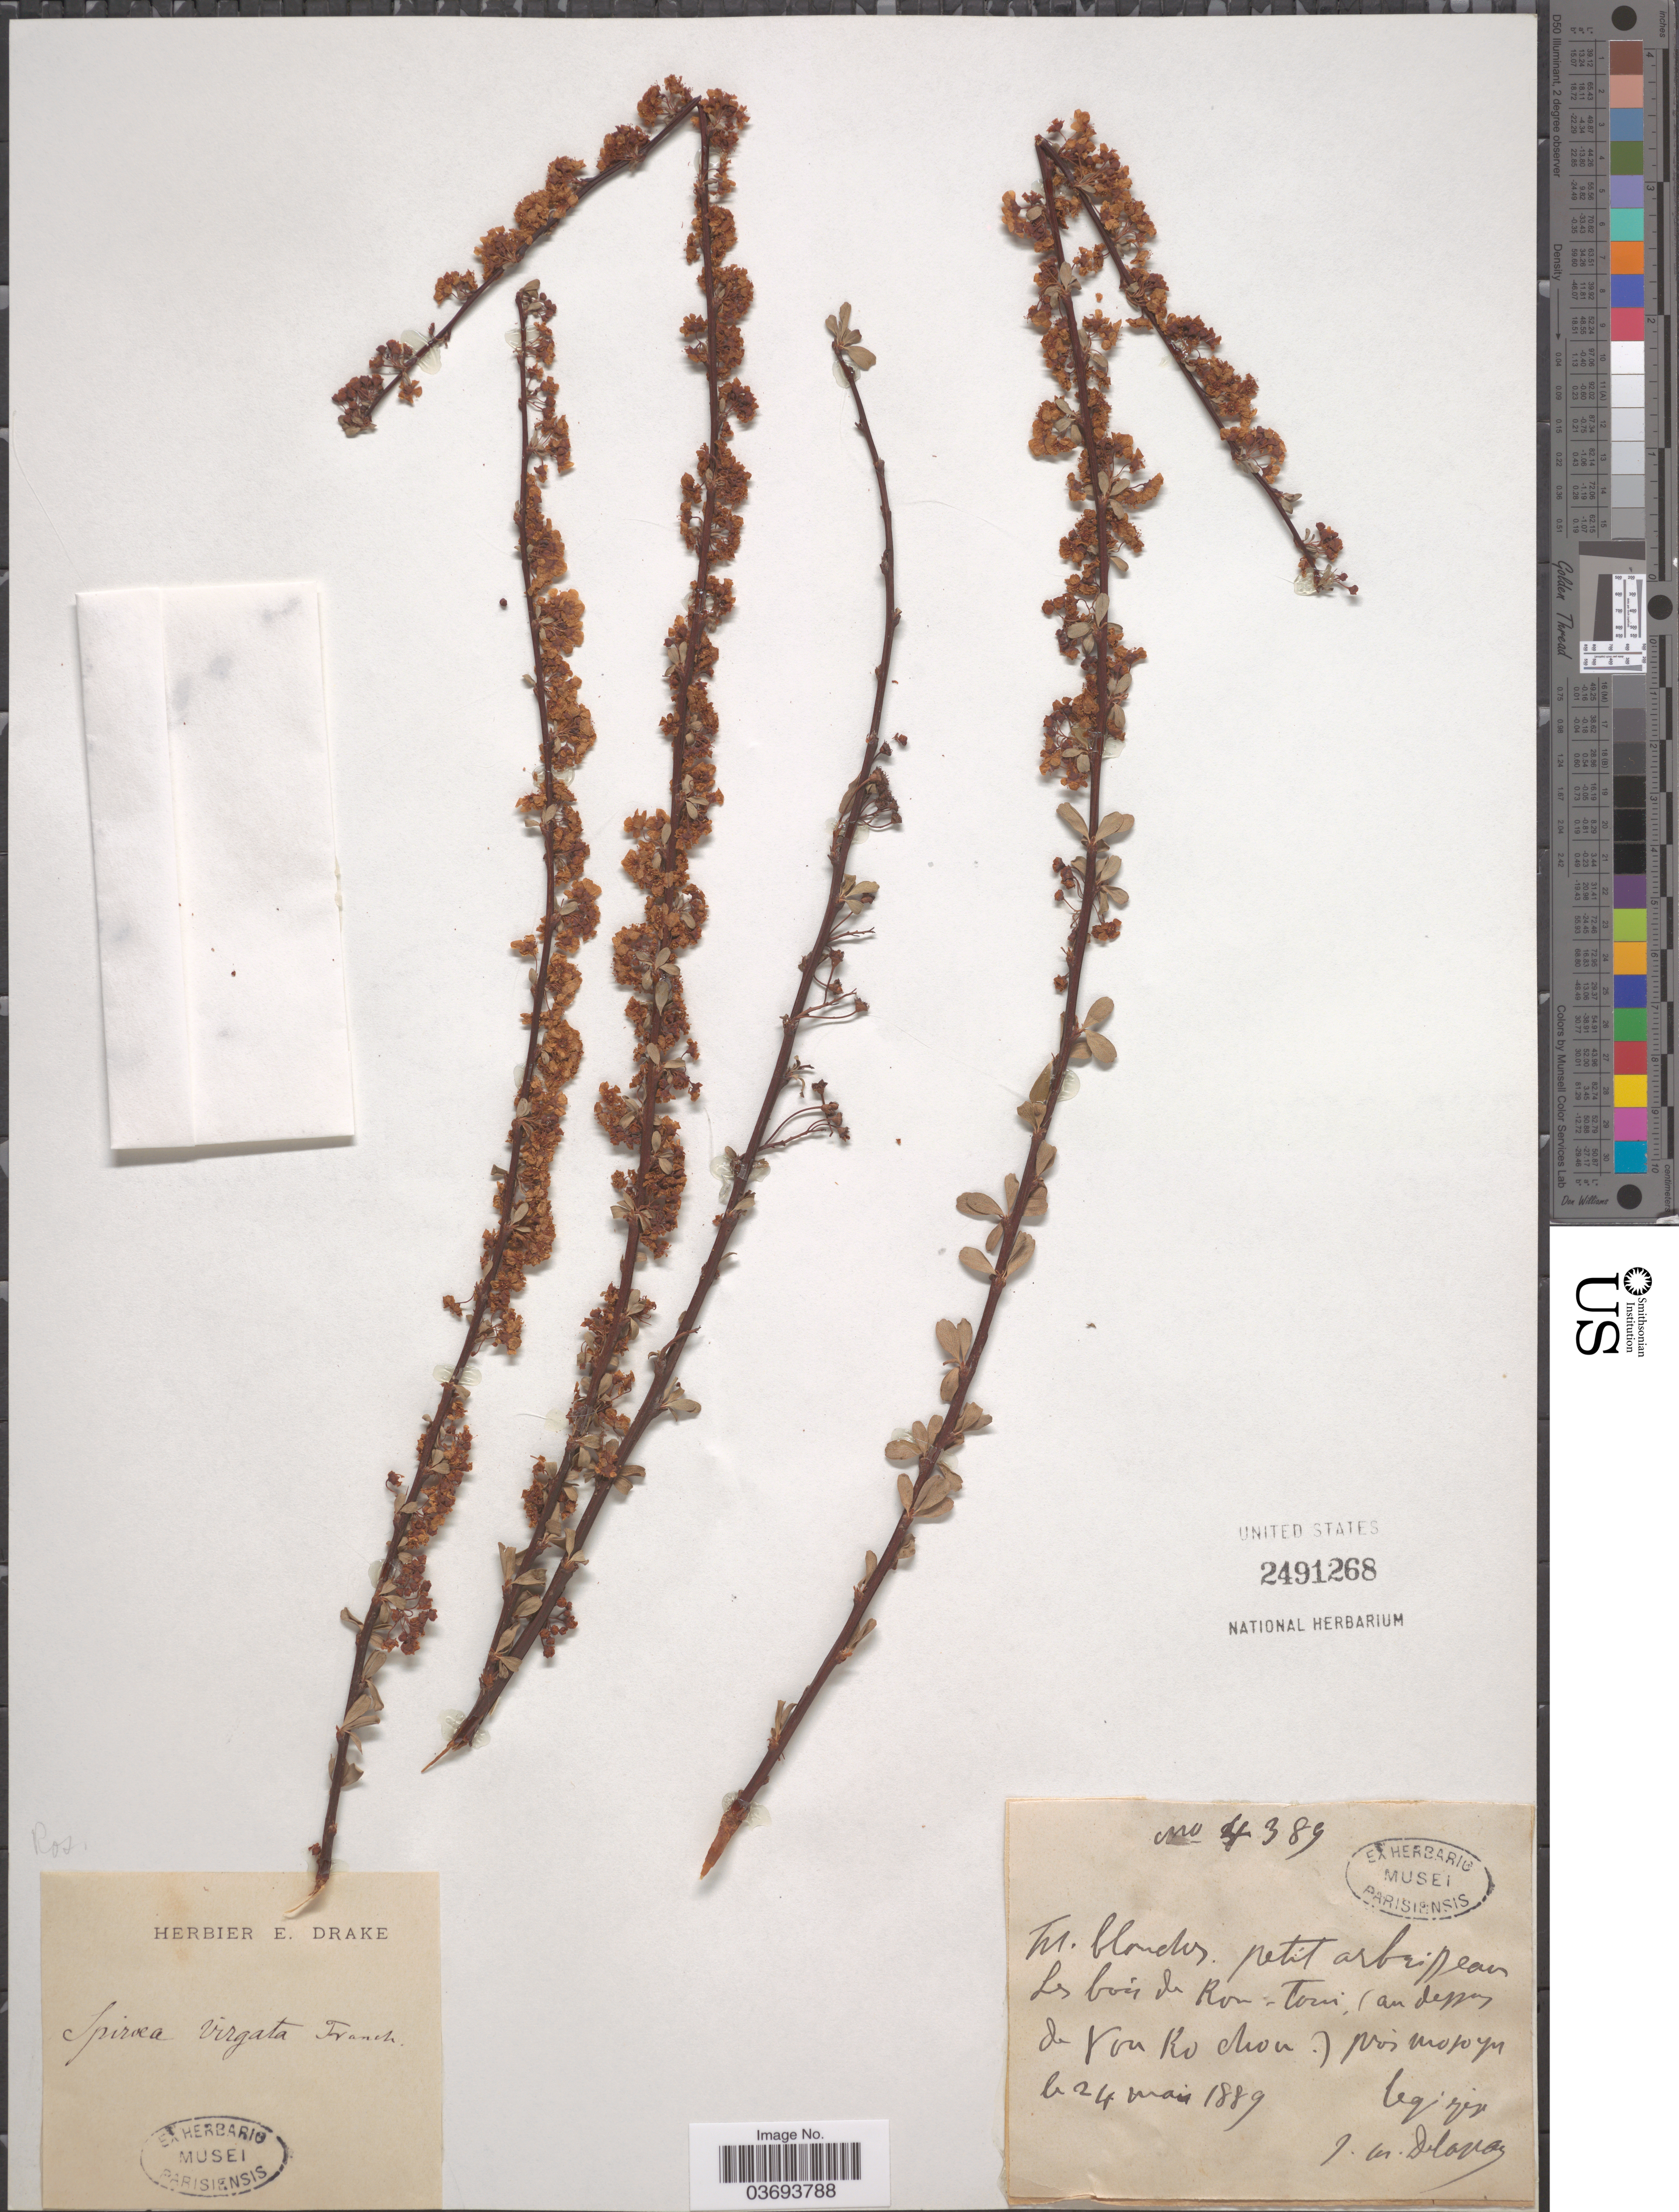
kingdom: Plantae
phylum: Tracheophyta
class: Magnoliopsida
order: Rosales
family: Rosaceae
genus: Spiraea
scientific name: Spiraea virgata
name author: Franch.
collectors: J. Delavay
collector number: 4389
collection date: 1889-05-24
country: China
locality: Les bois du Ron- Torn. (an dessus de vou Ko Aion.) pres mojo yu. [interpreted]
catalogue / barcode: US 2491268